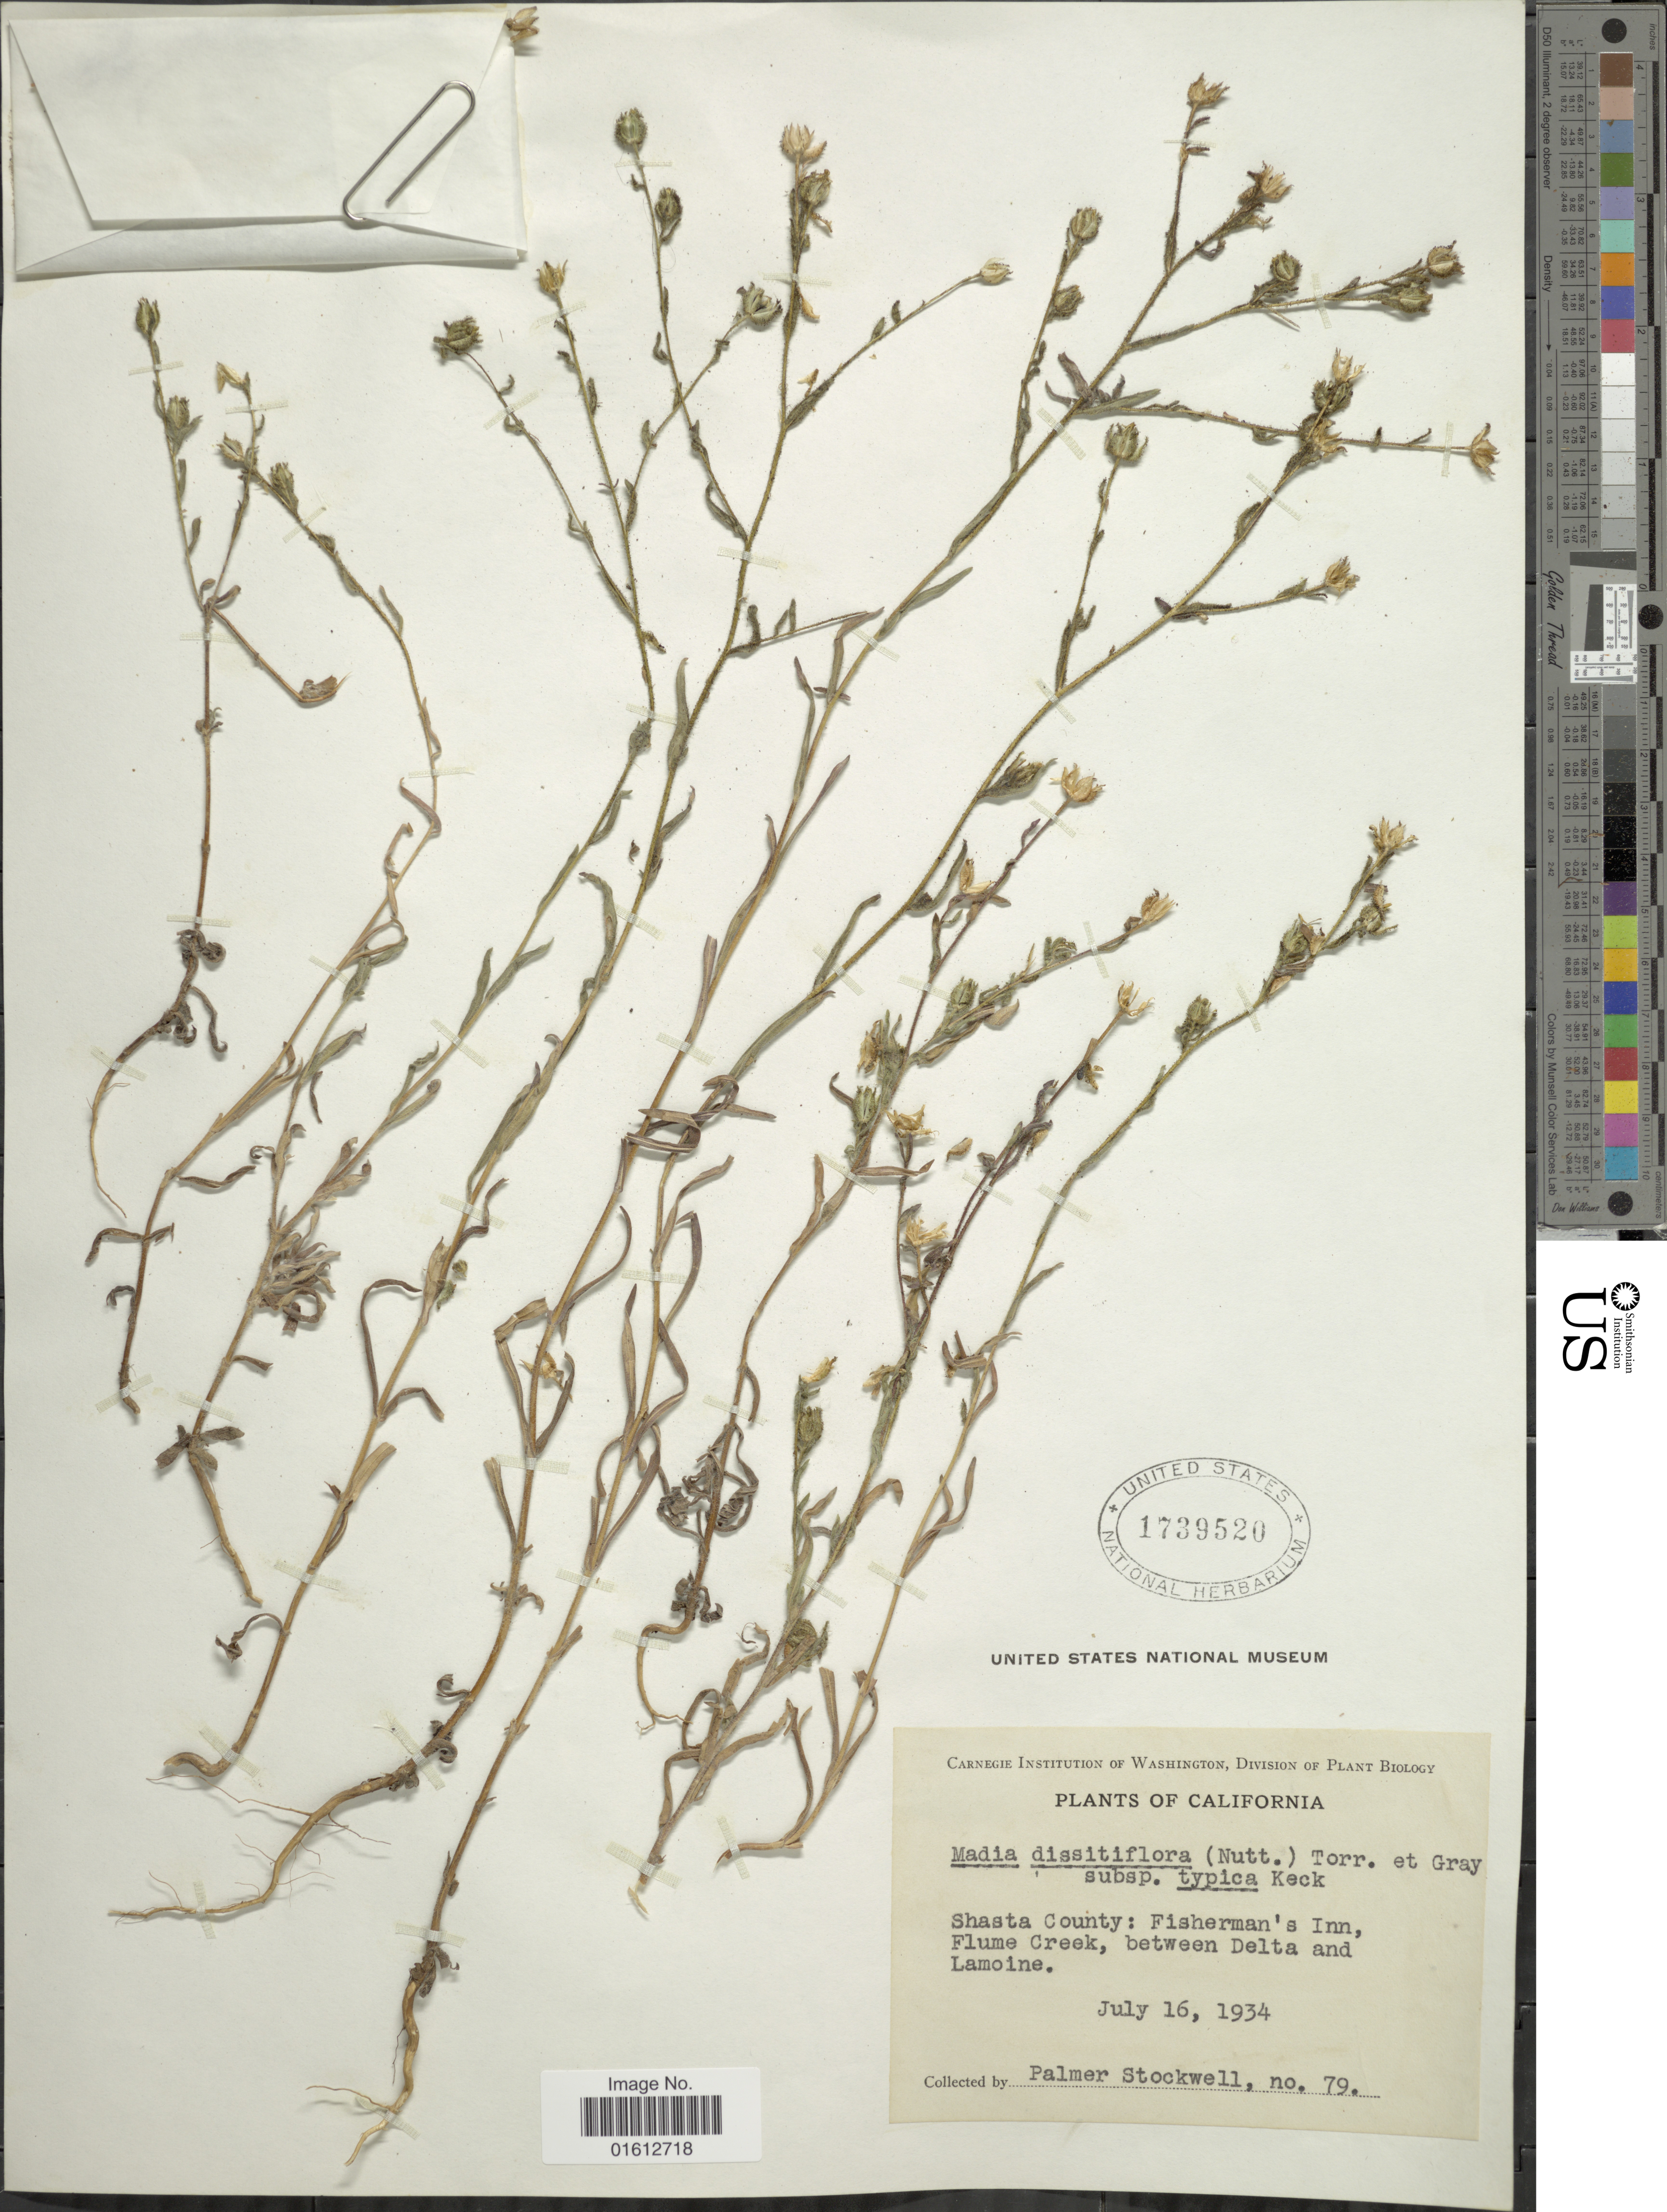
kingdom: Plantae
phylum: Tracheophyta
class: Magnoliopsida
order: Asterales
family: Asteraceae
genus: Madia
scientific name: Madia gracilis subsp. gracilis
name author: (Sm.) D.D. Keck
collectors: P. Stockwell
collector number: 79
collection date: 1934-07-16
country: United States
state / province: California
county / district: Shasta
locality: Shasta County: Fisherman's Inn, Flume Creek, between Delta & Lamoine.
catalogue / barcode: US 1739520